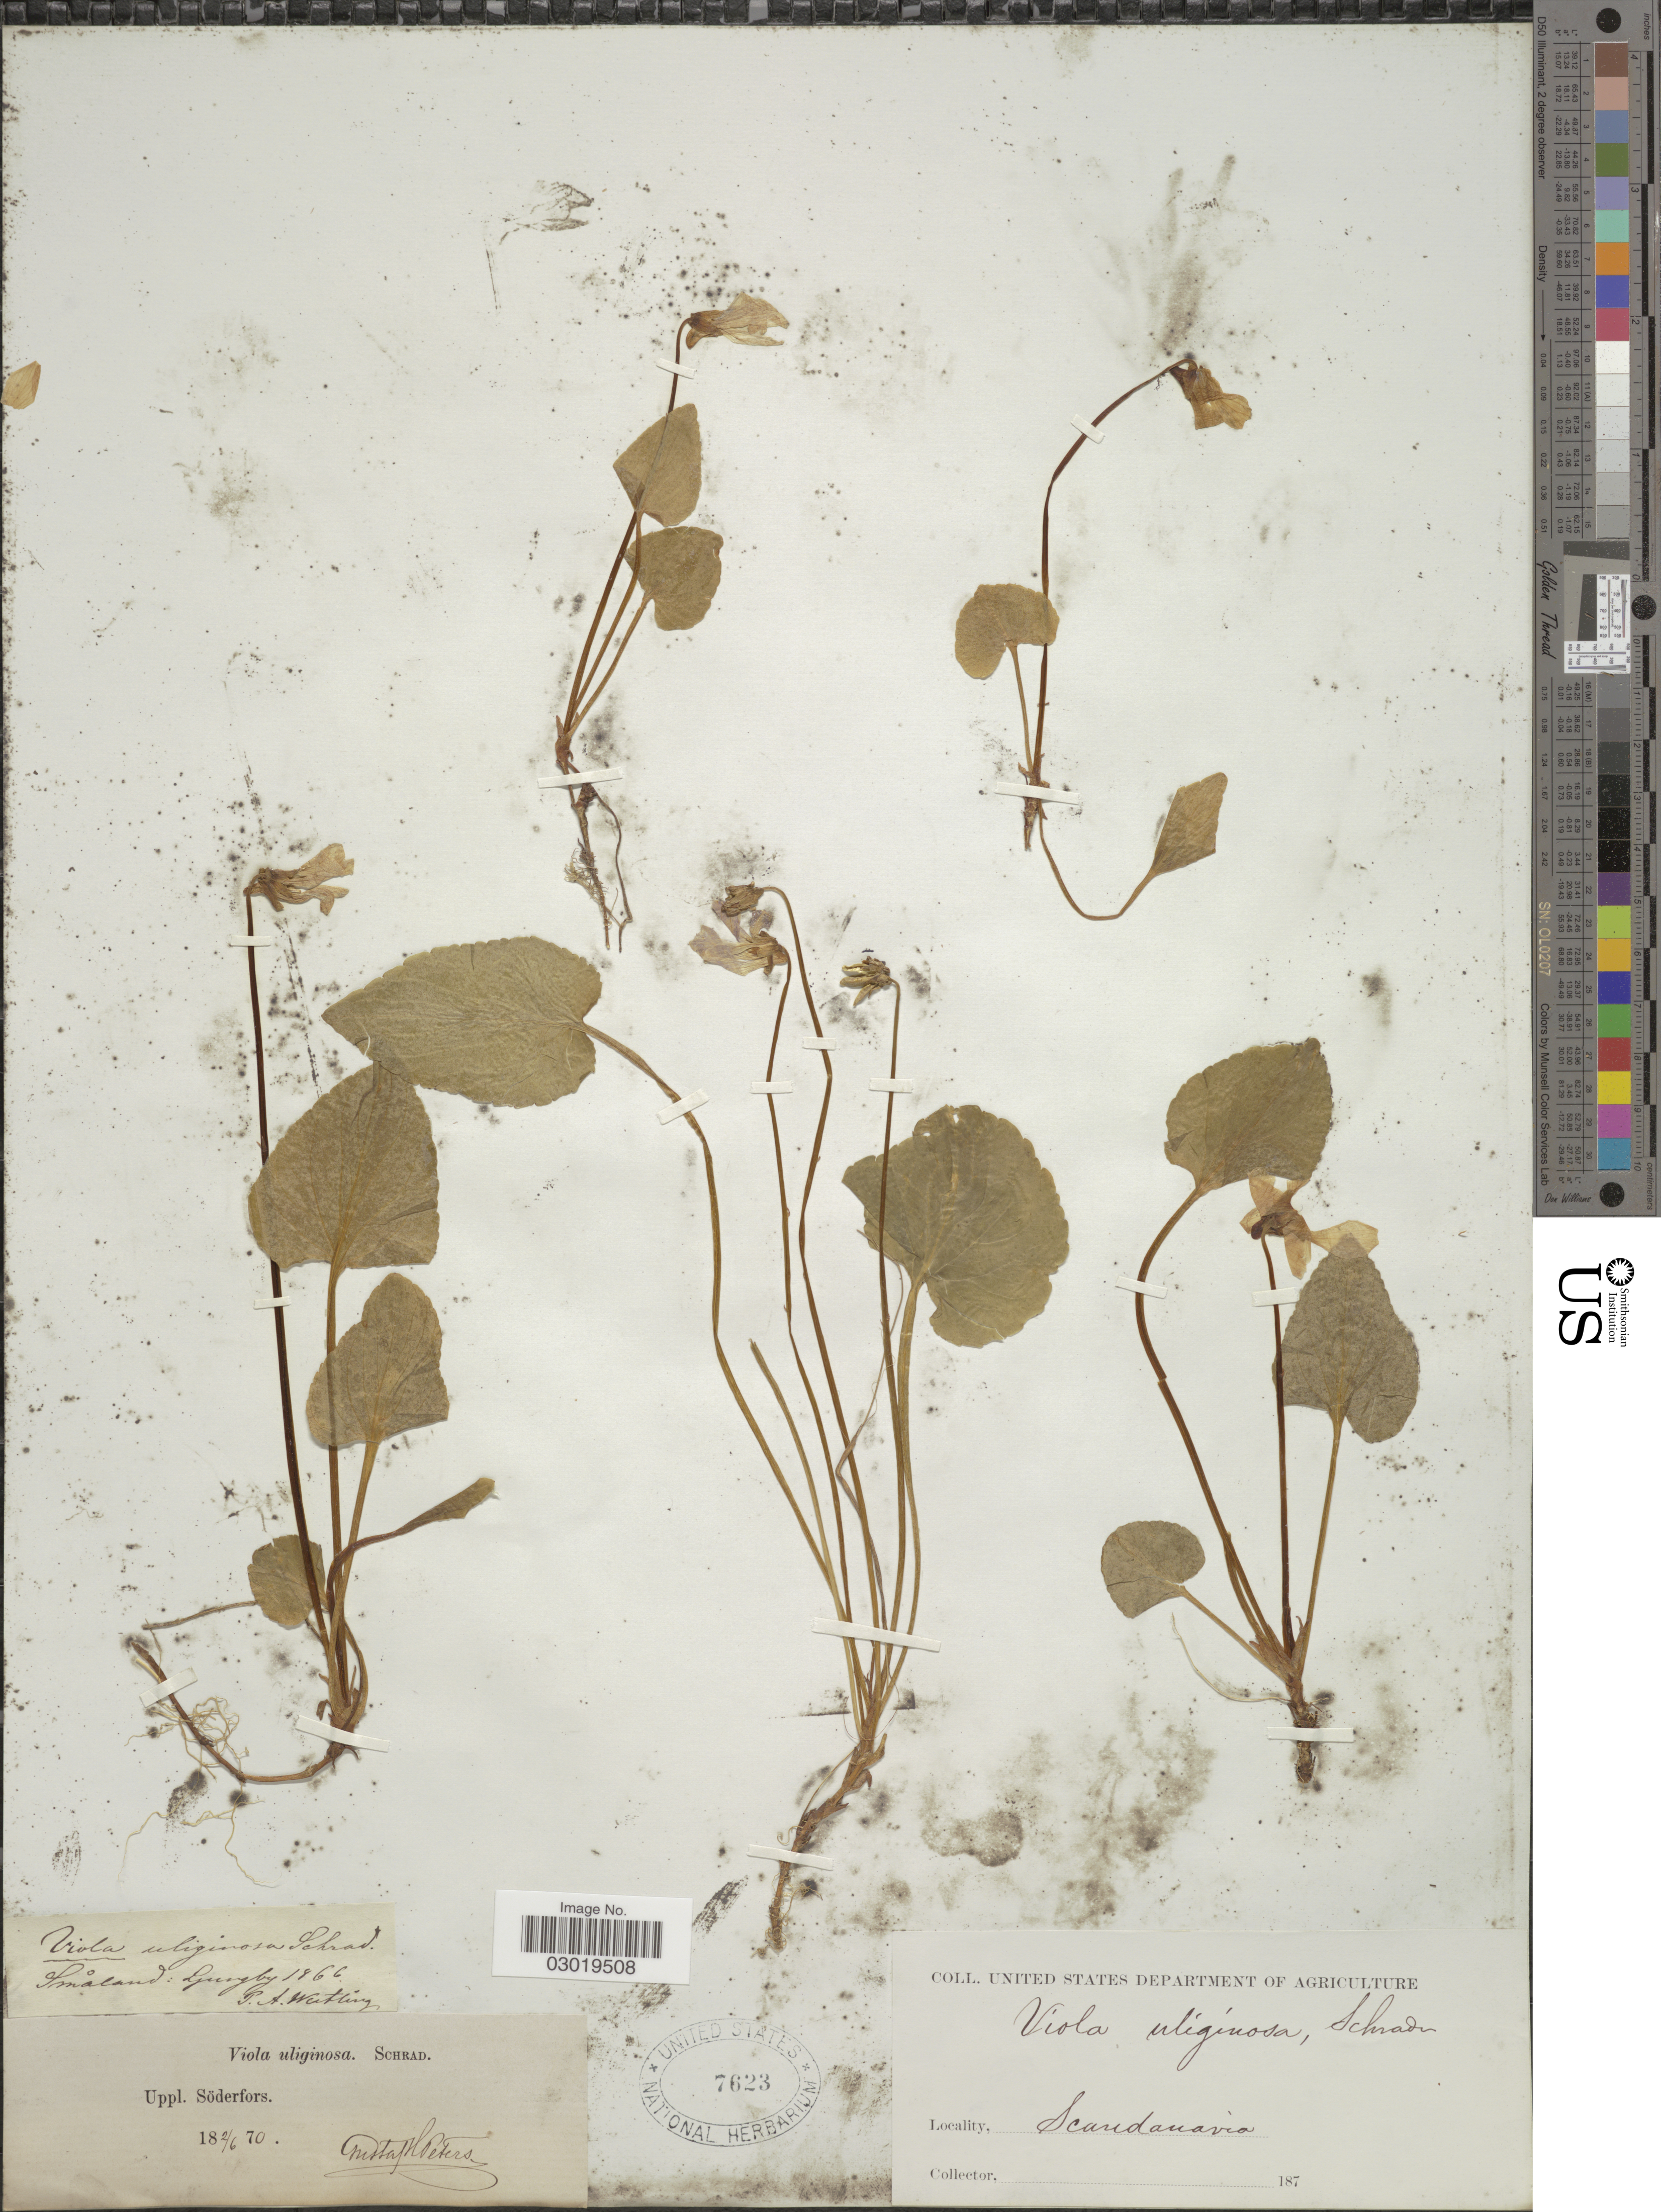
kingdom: Plantae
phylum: Tracheophyta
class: Magnoliopsida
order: Malpighiales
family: Violaceae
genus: Viola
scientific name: Viola uliginosa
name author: Besser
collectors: M. Peters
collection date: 1870-06-02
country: Sweden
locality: Uppl. Söderfors. Scandanavia.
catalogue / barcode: US 7623